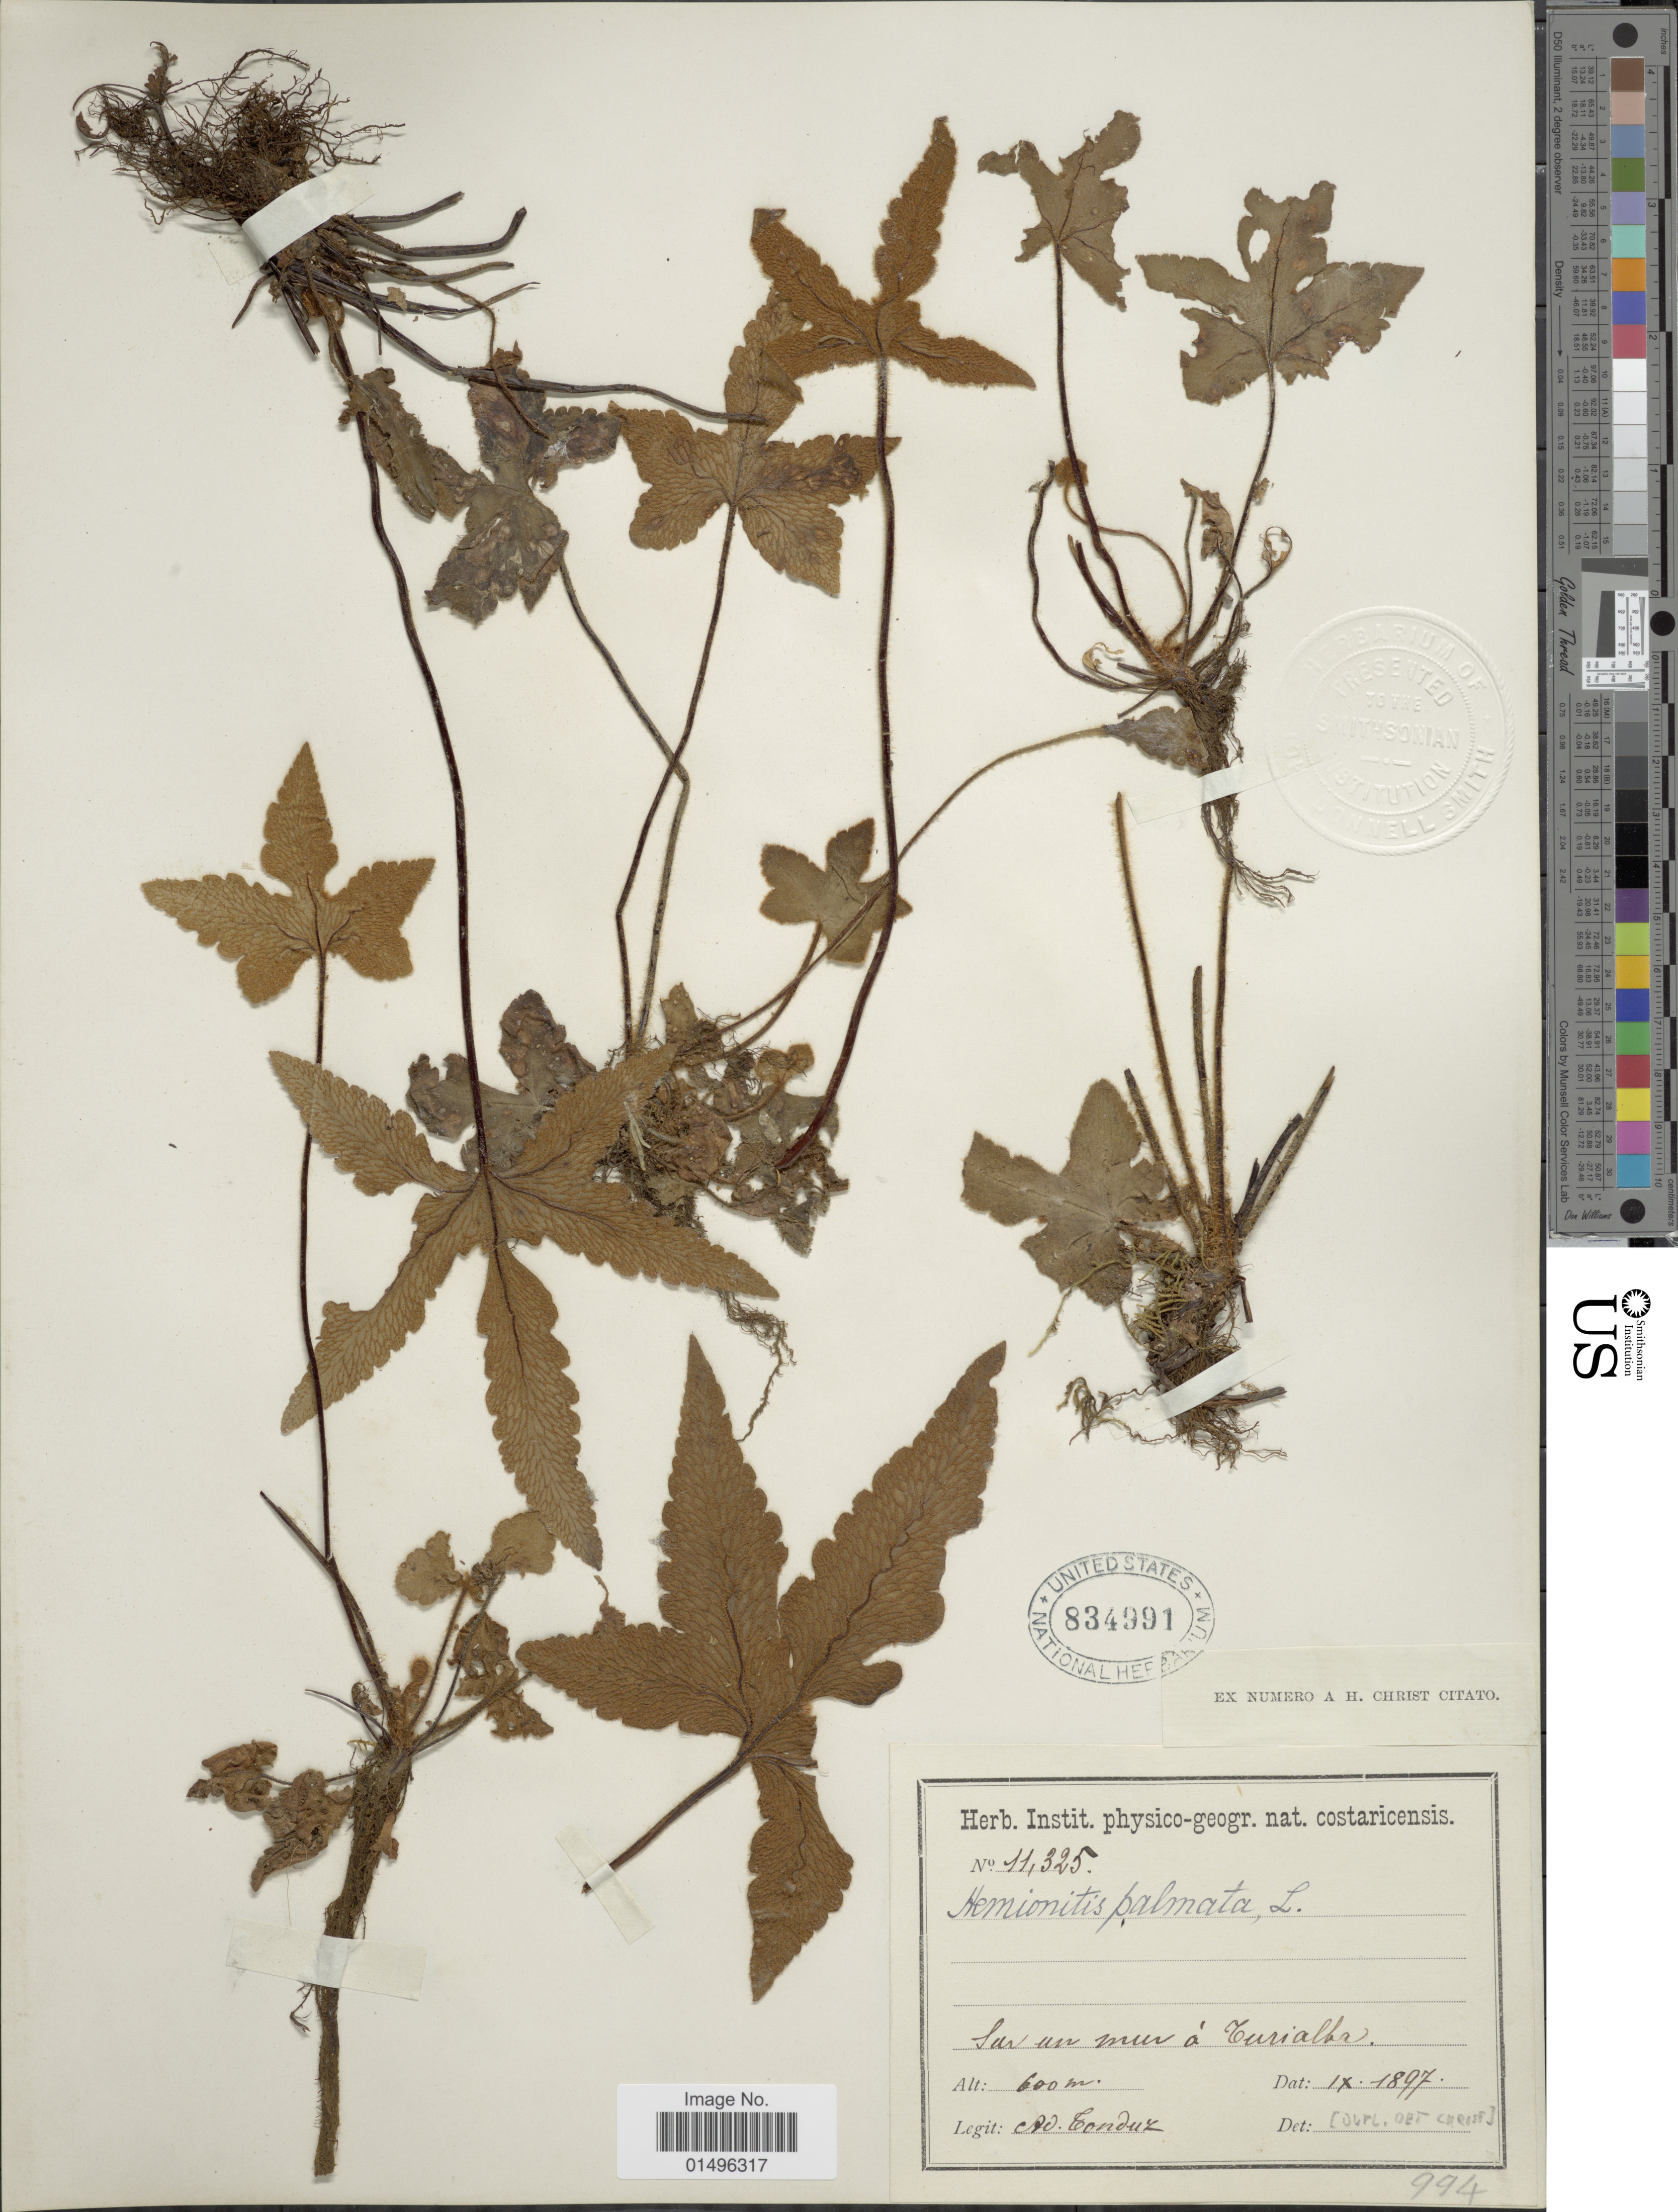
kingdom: Plantae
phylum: Tracheophyta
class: Polypodiopsida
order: Polypodiales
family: Pteridaceae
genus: Hemionitis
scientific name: Hemionitis palmata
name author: L.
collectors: A. Tonduz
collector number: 11325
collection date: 1897-09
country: Costa Rica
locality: Costaricensis, Sur un mur a Turrialba.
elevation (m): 600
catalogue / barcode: US 834991